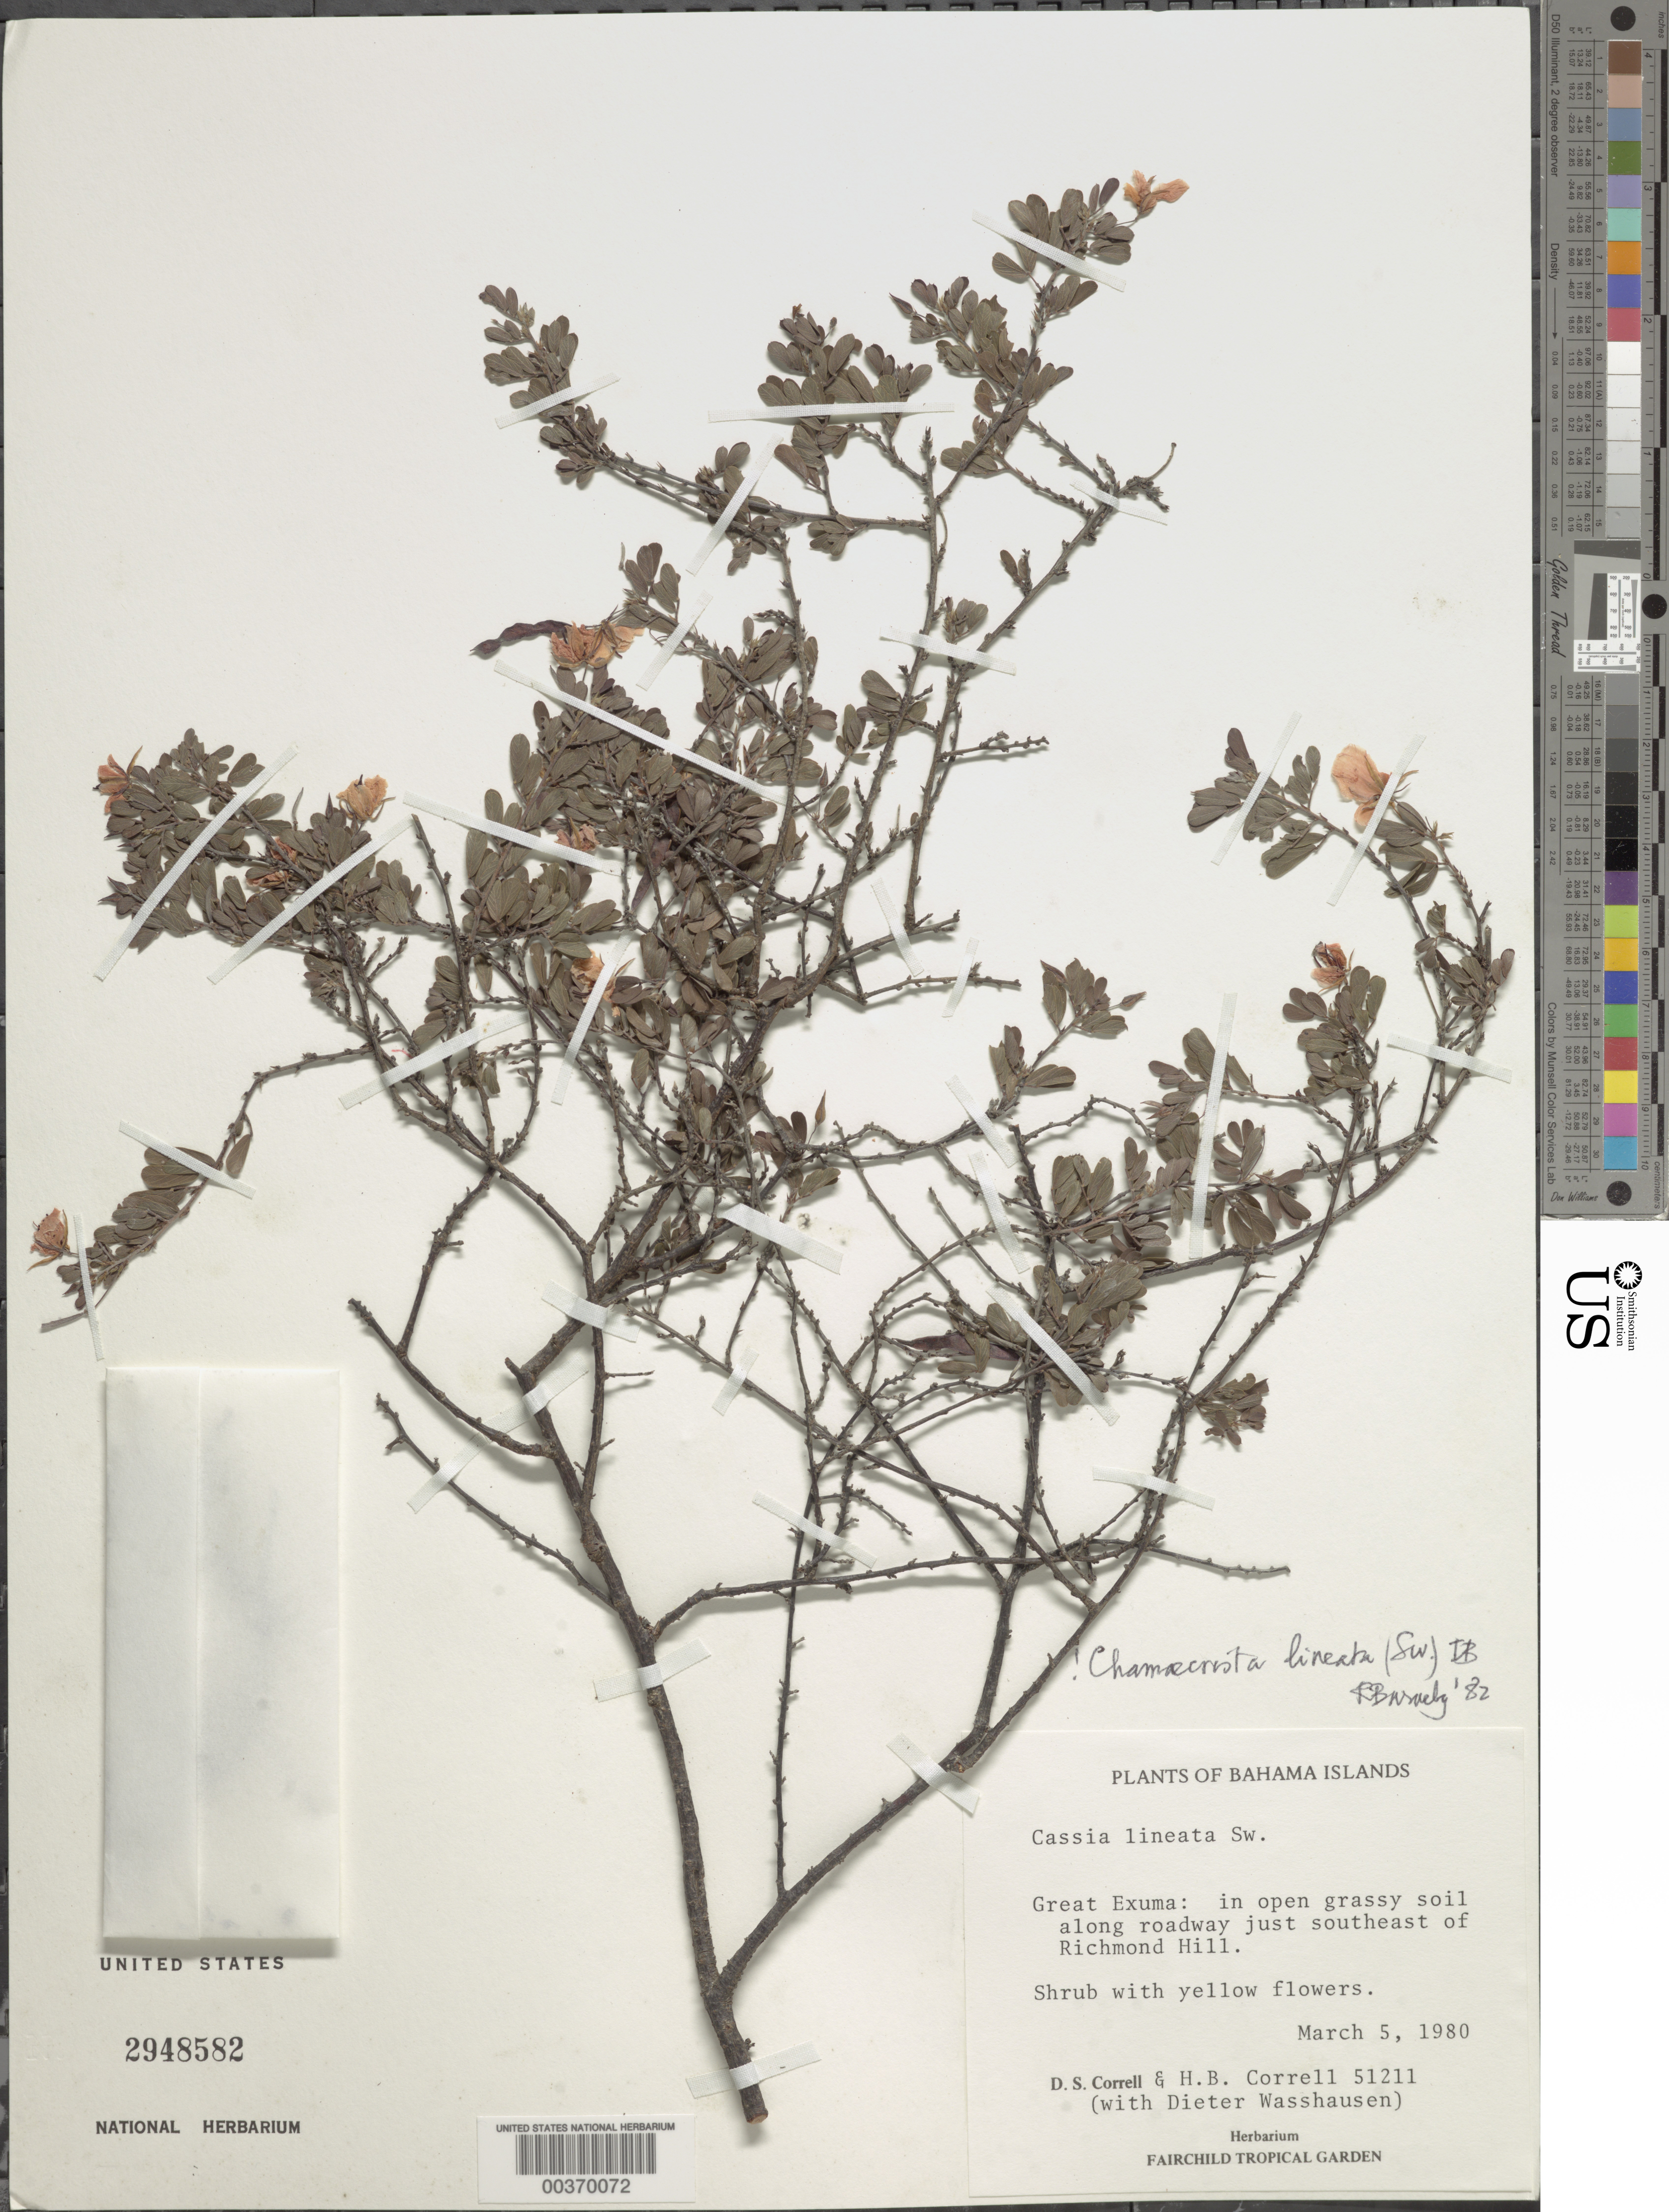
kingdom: Plantae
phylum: Tracheophyta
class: Magnoliopsida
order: Fabales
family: Fabaceae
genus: Chamaecrista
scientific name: Chamaecrista lineata var. lineata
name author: (Sw.) Greene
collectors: D. S. Correll, H. Correll & D. C. Wasshausen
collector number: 51211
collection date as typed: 05 Mar 1980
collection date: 1980-03-05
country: Bahamas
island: Great Exuma Island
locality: Just se of richmond hill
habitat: In open grassy soil along roadway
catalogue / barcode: US 2948582